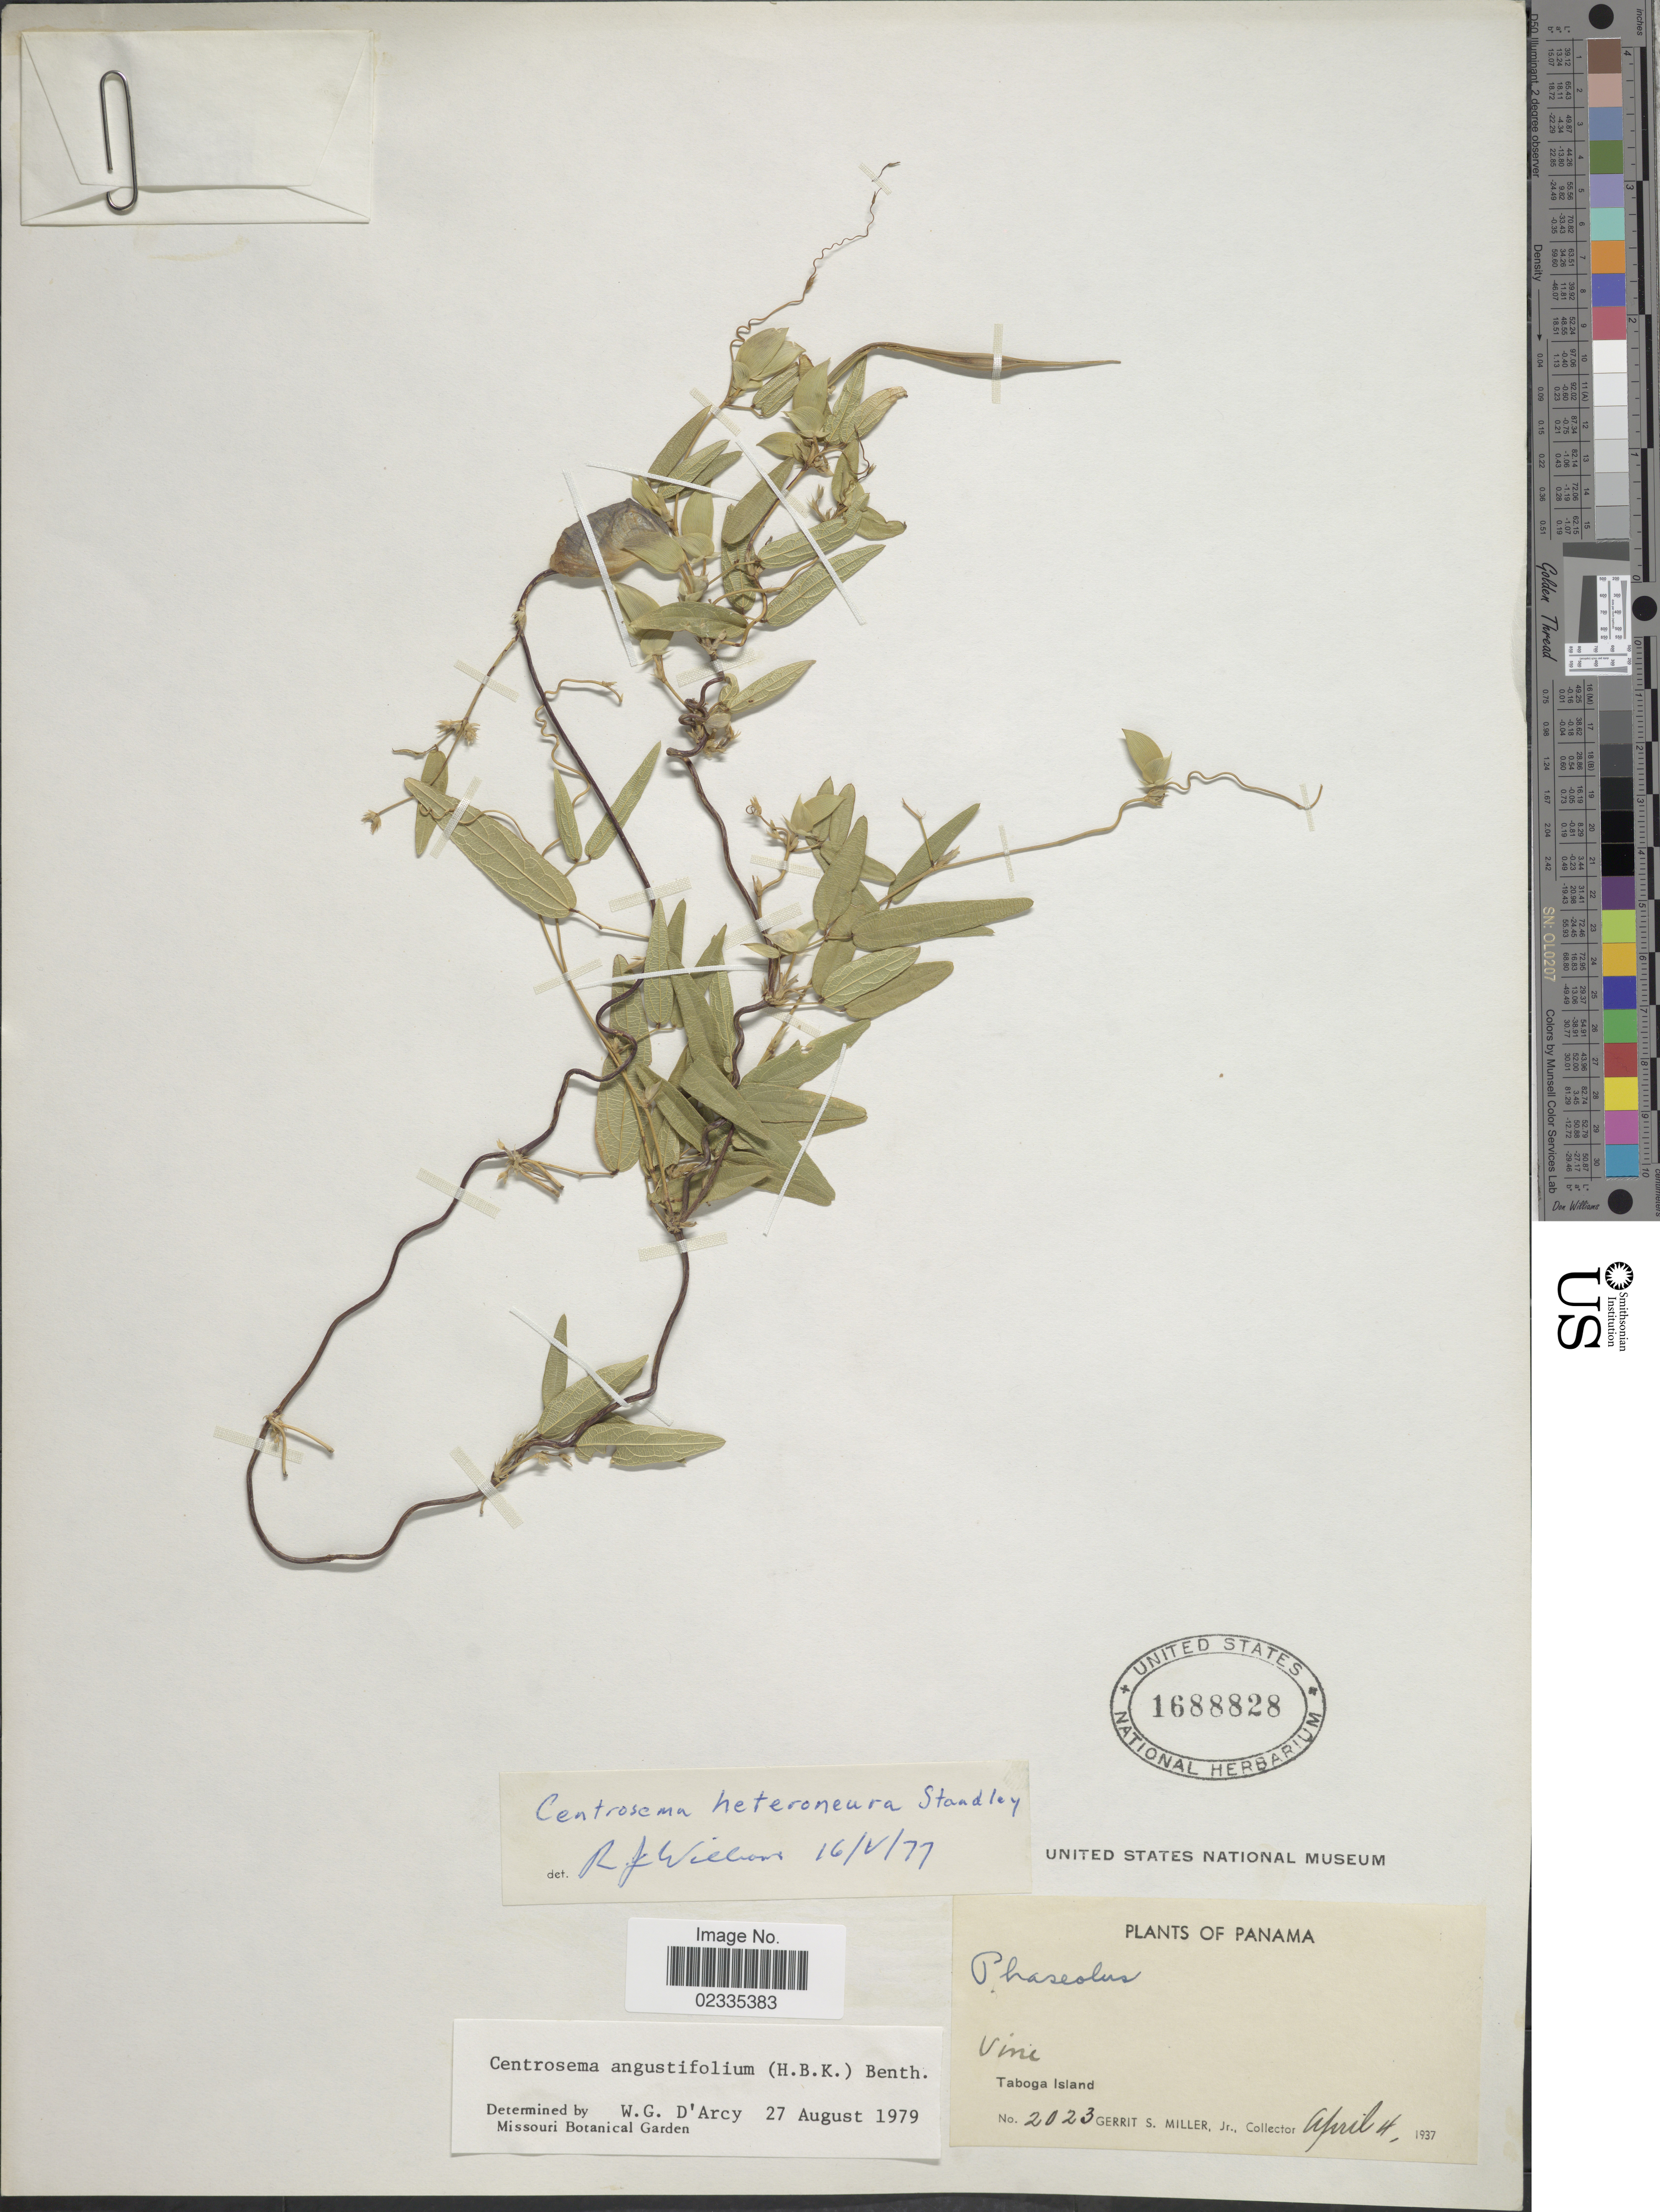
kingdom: Plantae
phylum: Tracheophyta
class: Magnoliopsida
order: Fabales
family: Fabaceae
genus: Centrosema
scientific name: Centrosema angustifolium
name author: (Kunth) Benth.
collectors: G. S. Miller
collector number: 2023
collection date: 1937-04-04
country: Panama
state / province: Panamá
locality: Taboga Island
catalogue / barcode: US 1688828